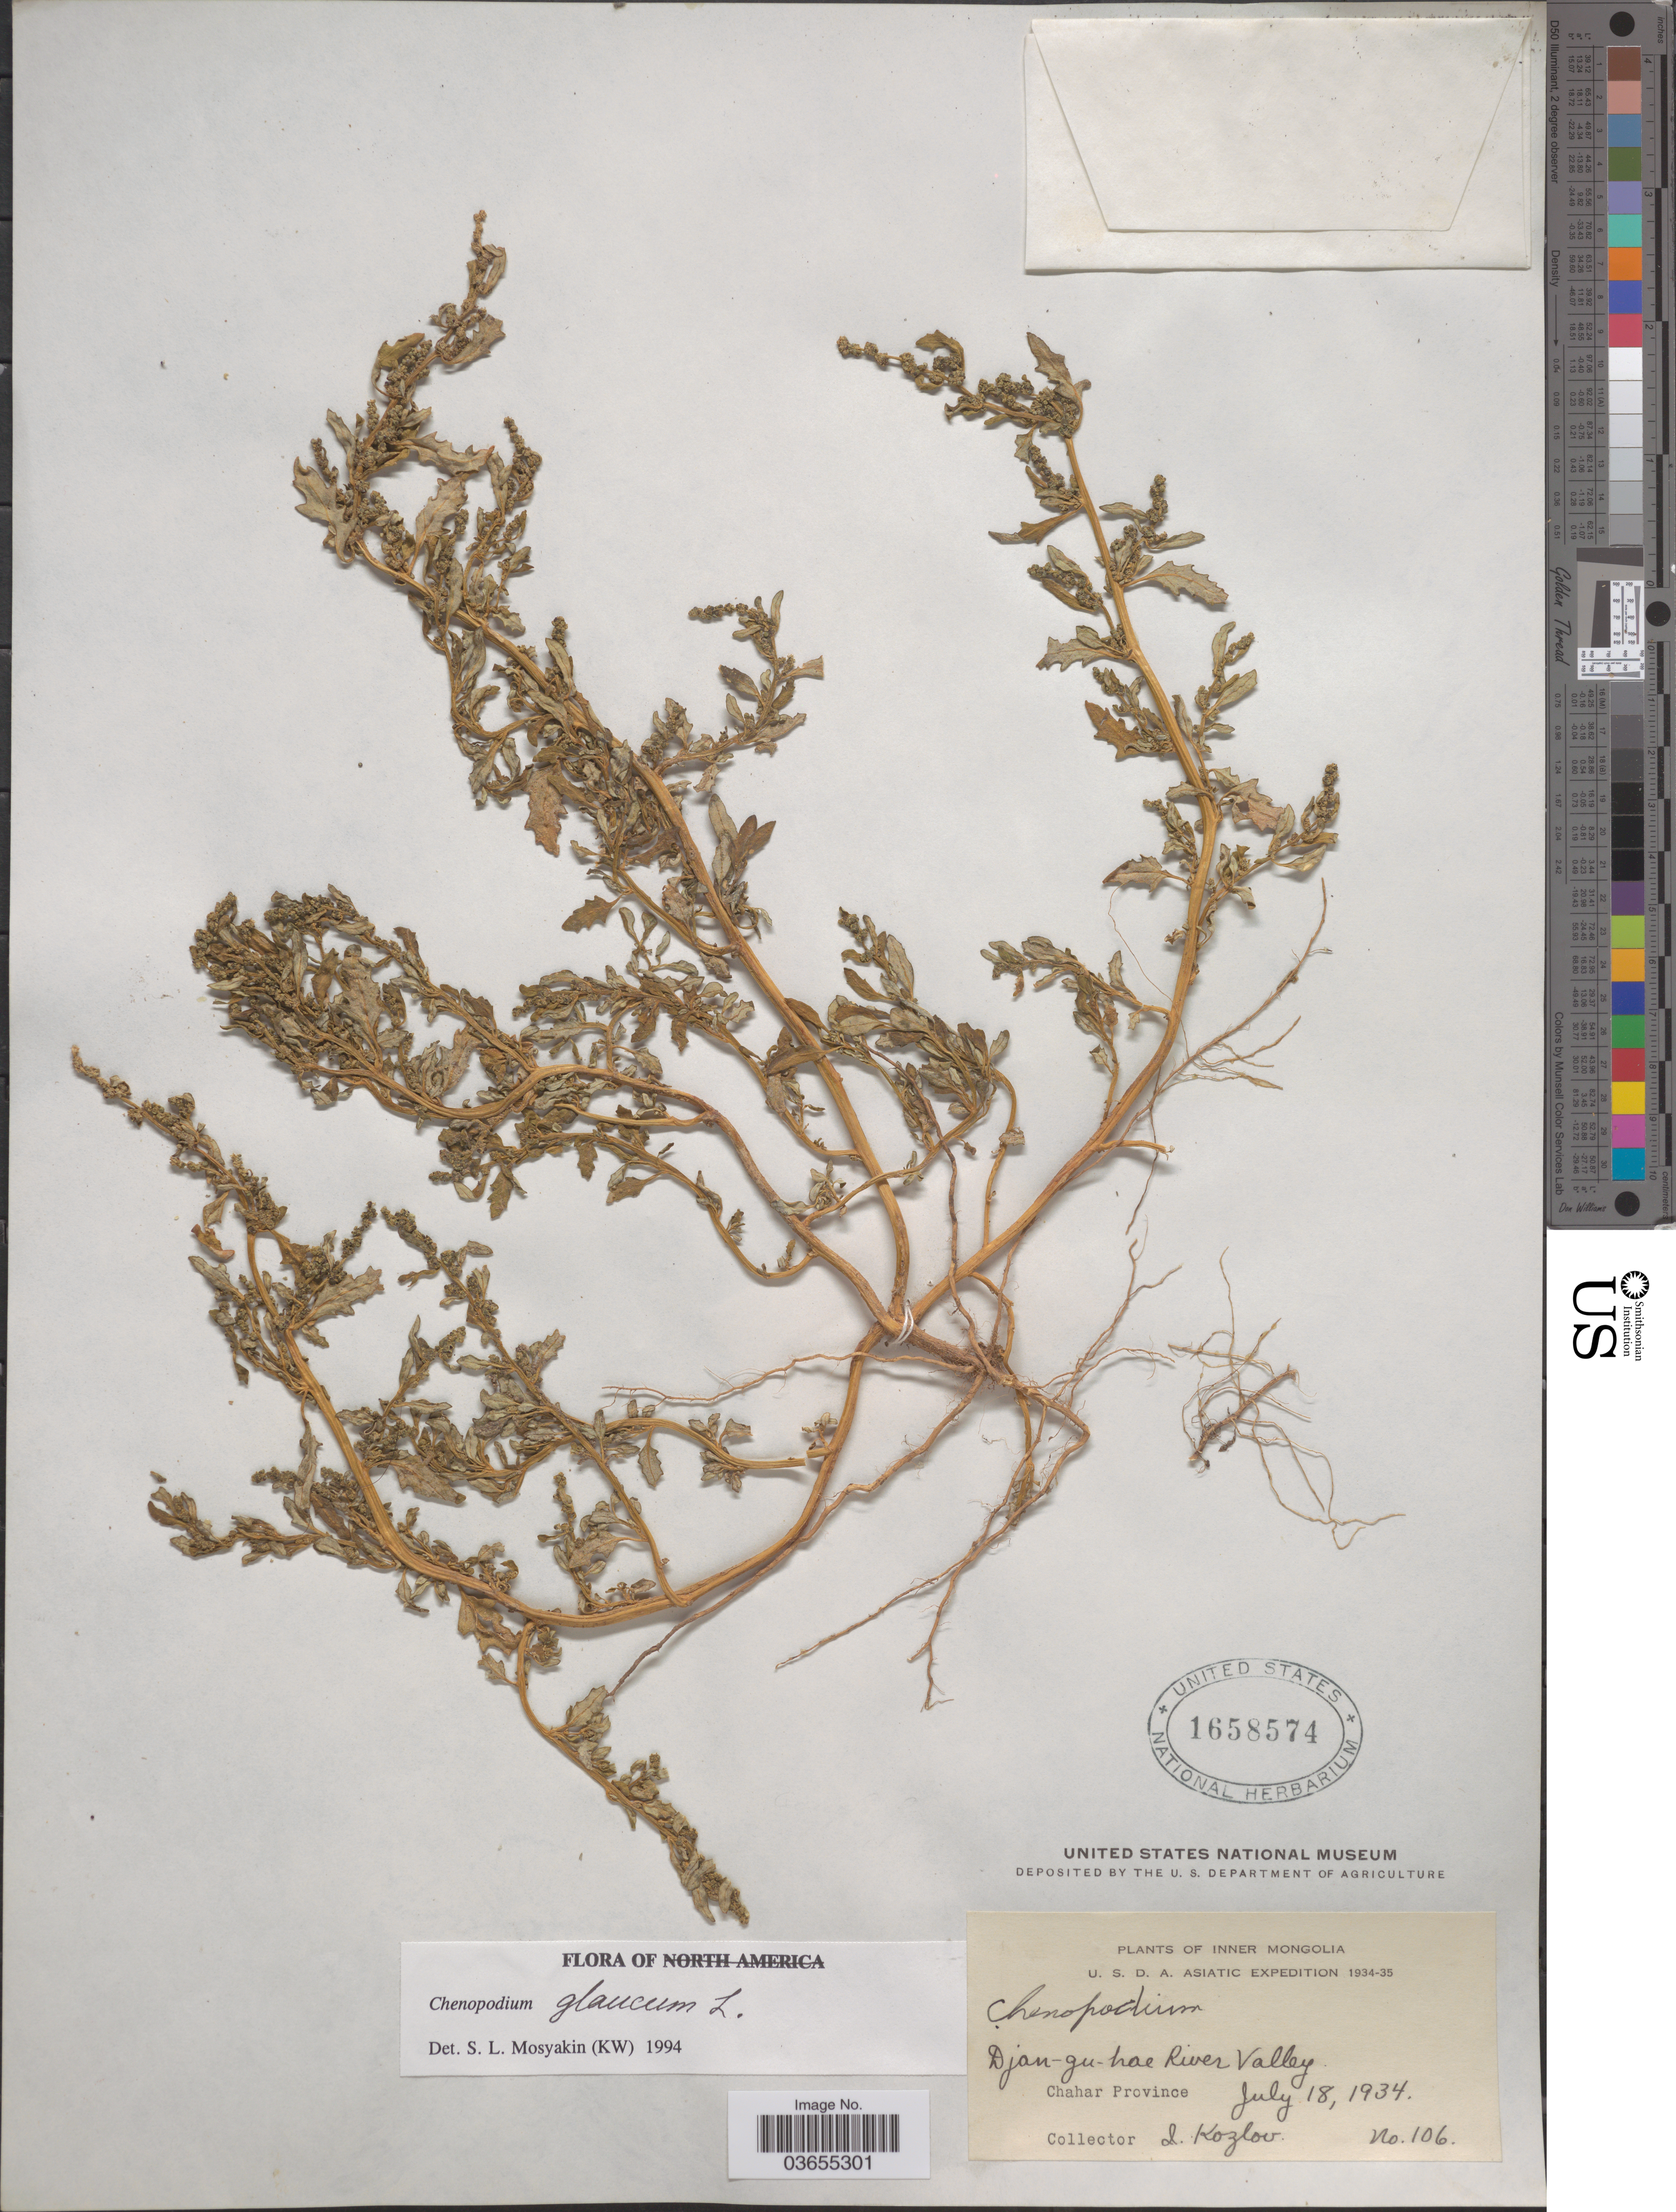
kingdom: Plantae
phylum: Tracheophyta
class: Magnoliopsida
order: Caryophyllales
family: Amaranthaceae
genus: Chenopodium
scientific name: Chenopodium glaucum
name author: L.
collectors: I. Kozlov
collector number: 106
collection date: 1934-07-18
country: China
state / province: Nei Monggol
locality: Inner Mongolia. Djan-gu-hae River Valley. Chahar Province.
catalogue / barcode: US 1658574